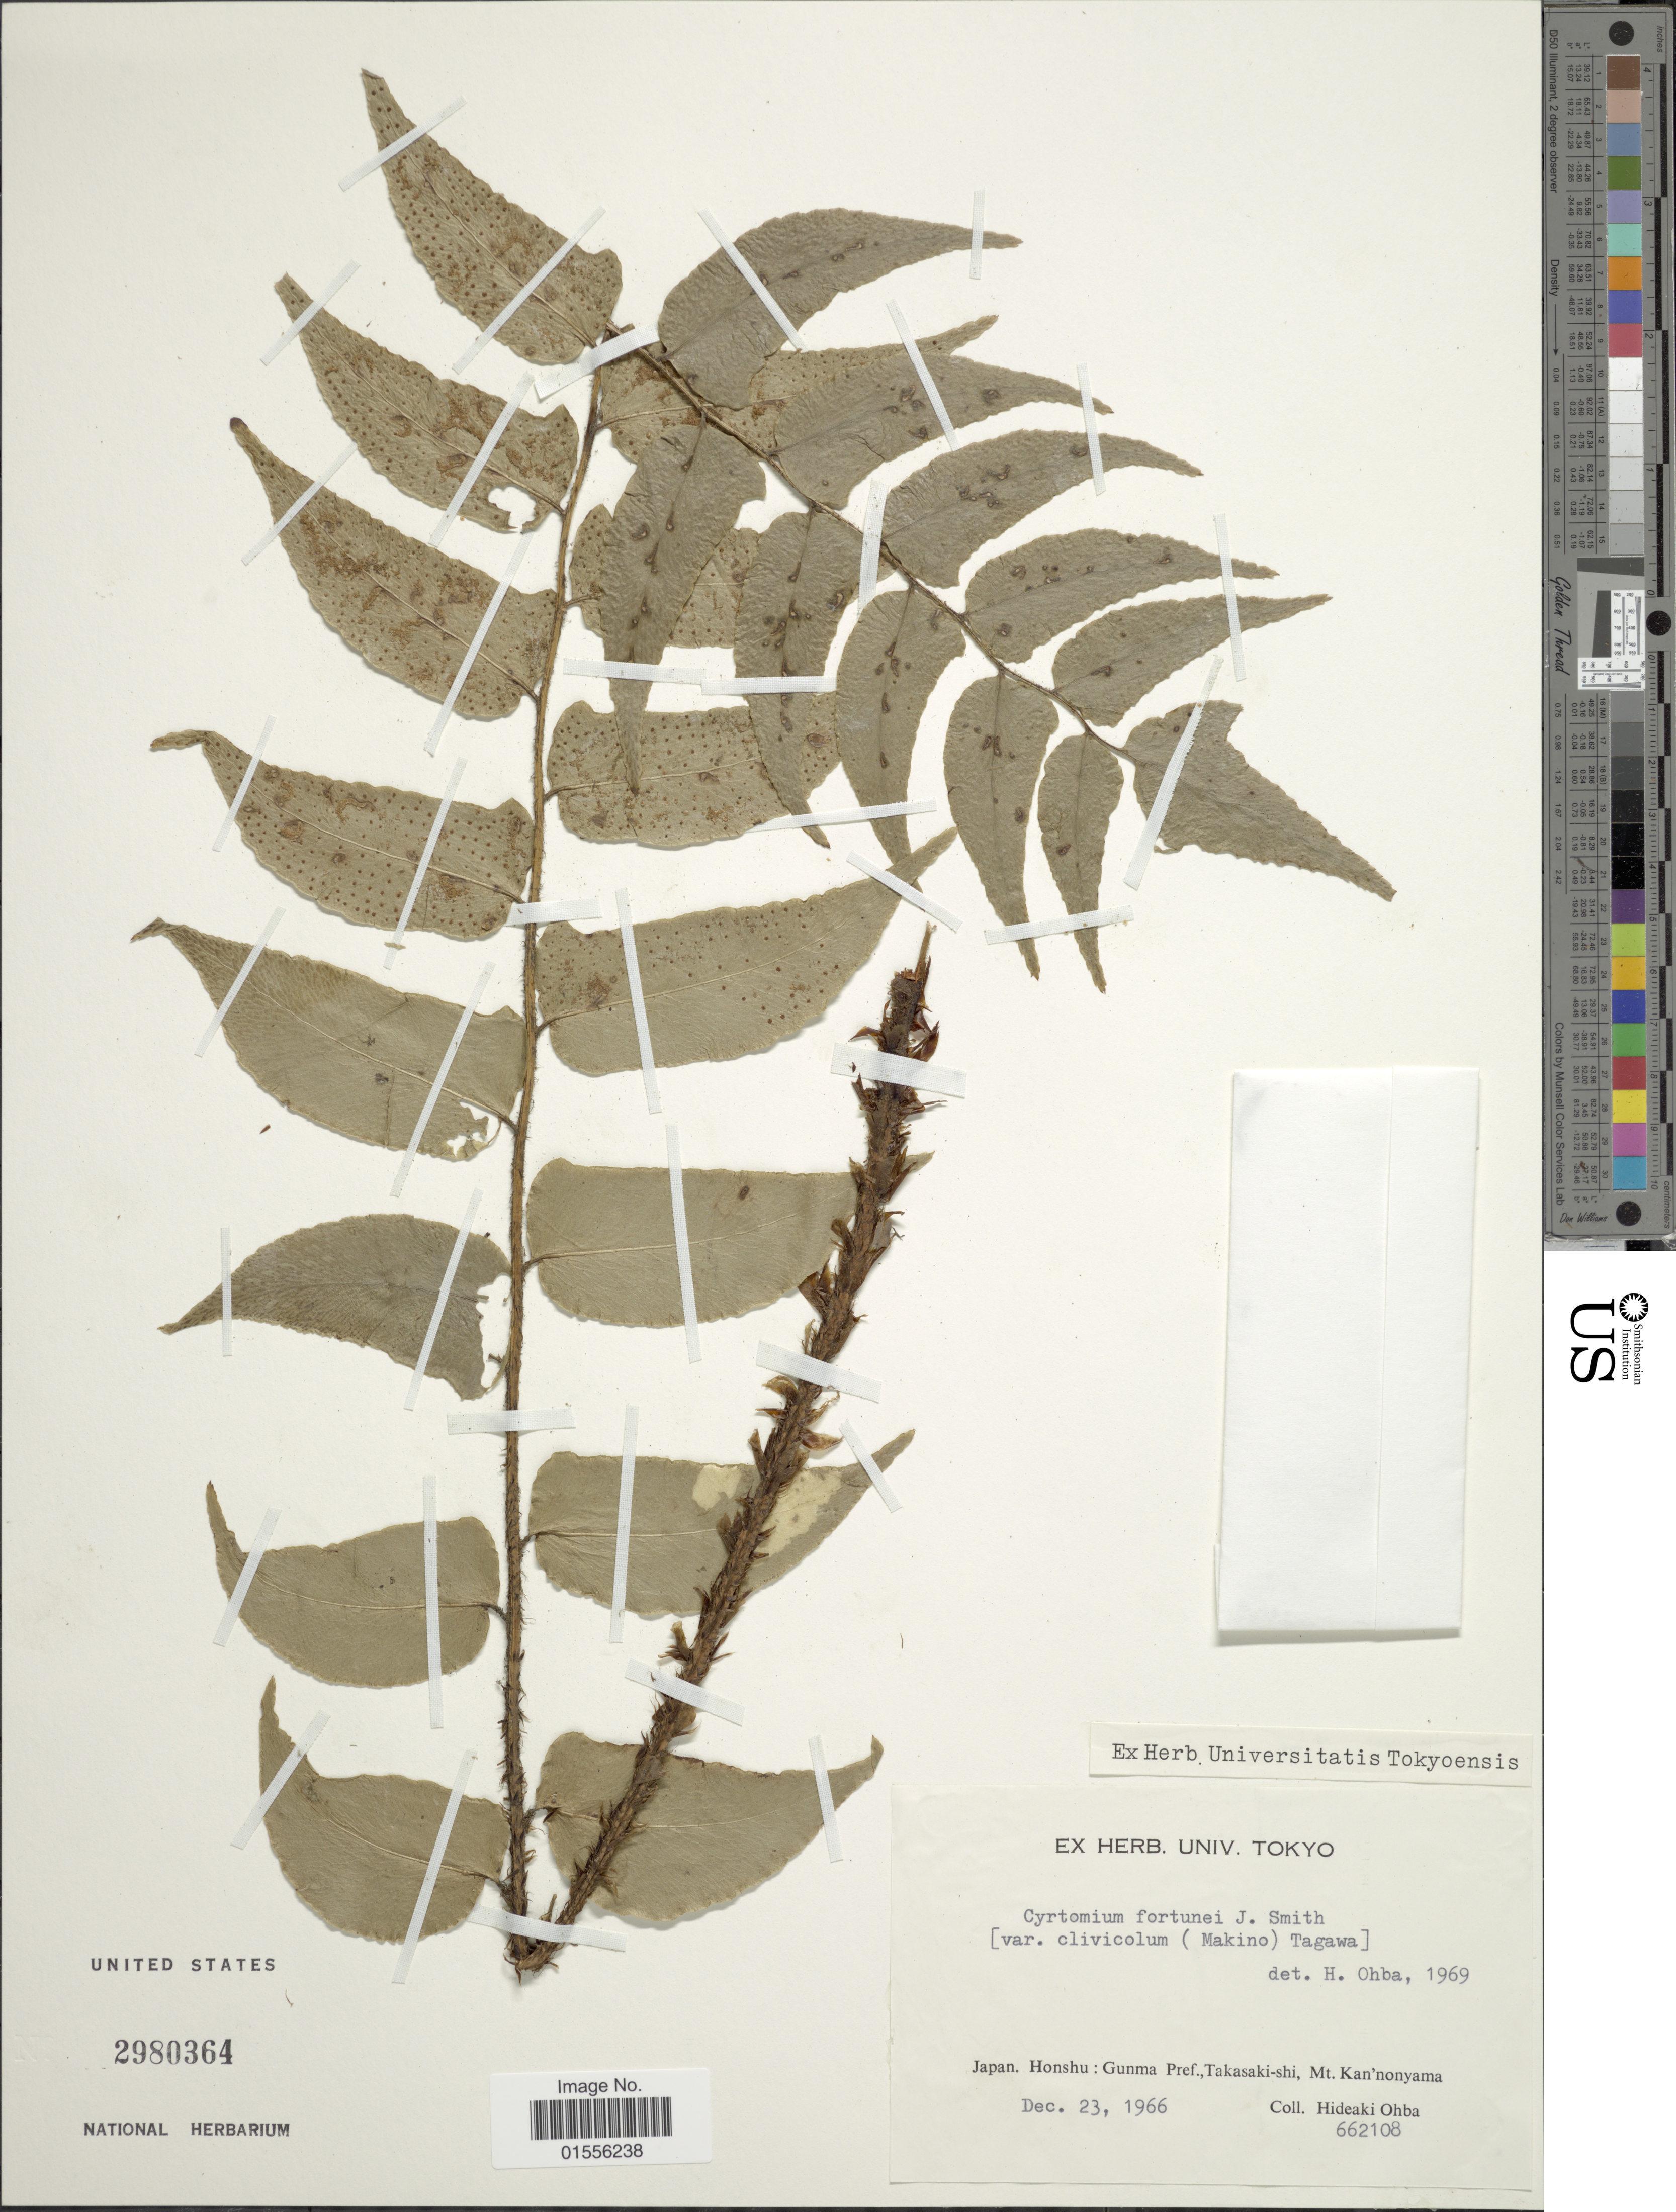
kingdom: Plantae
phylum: Tracheophyta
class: Polypodiopsida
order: Polypodiales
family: Dryopteridaceae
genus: Cyrtomium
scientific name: Cyrtomium fortunei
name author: J. Sm.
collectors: H. Ohba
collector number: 662108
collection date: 1966-12-23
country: Japan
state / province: Gunma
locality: Honshu: Gunma Pref., Takasaki-shi, Mt Kan'nonyama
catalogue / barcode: US 2980364